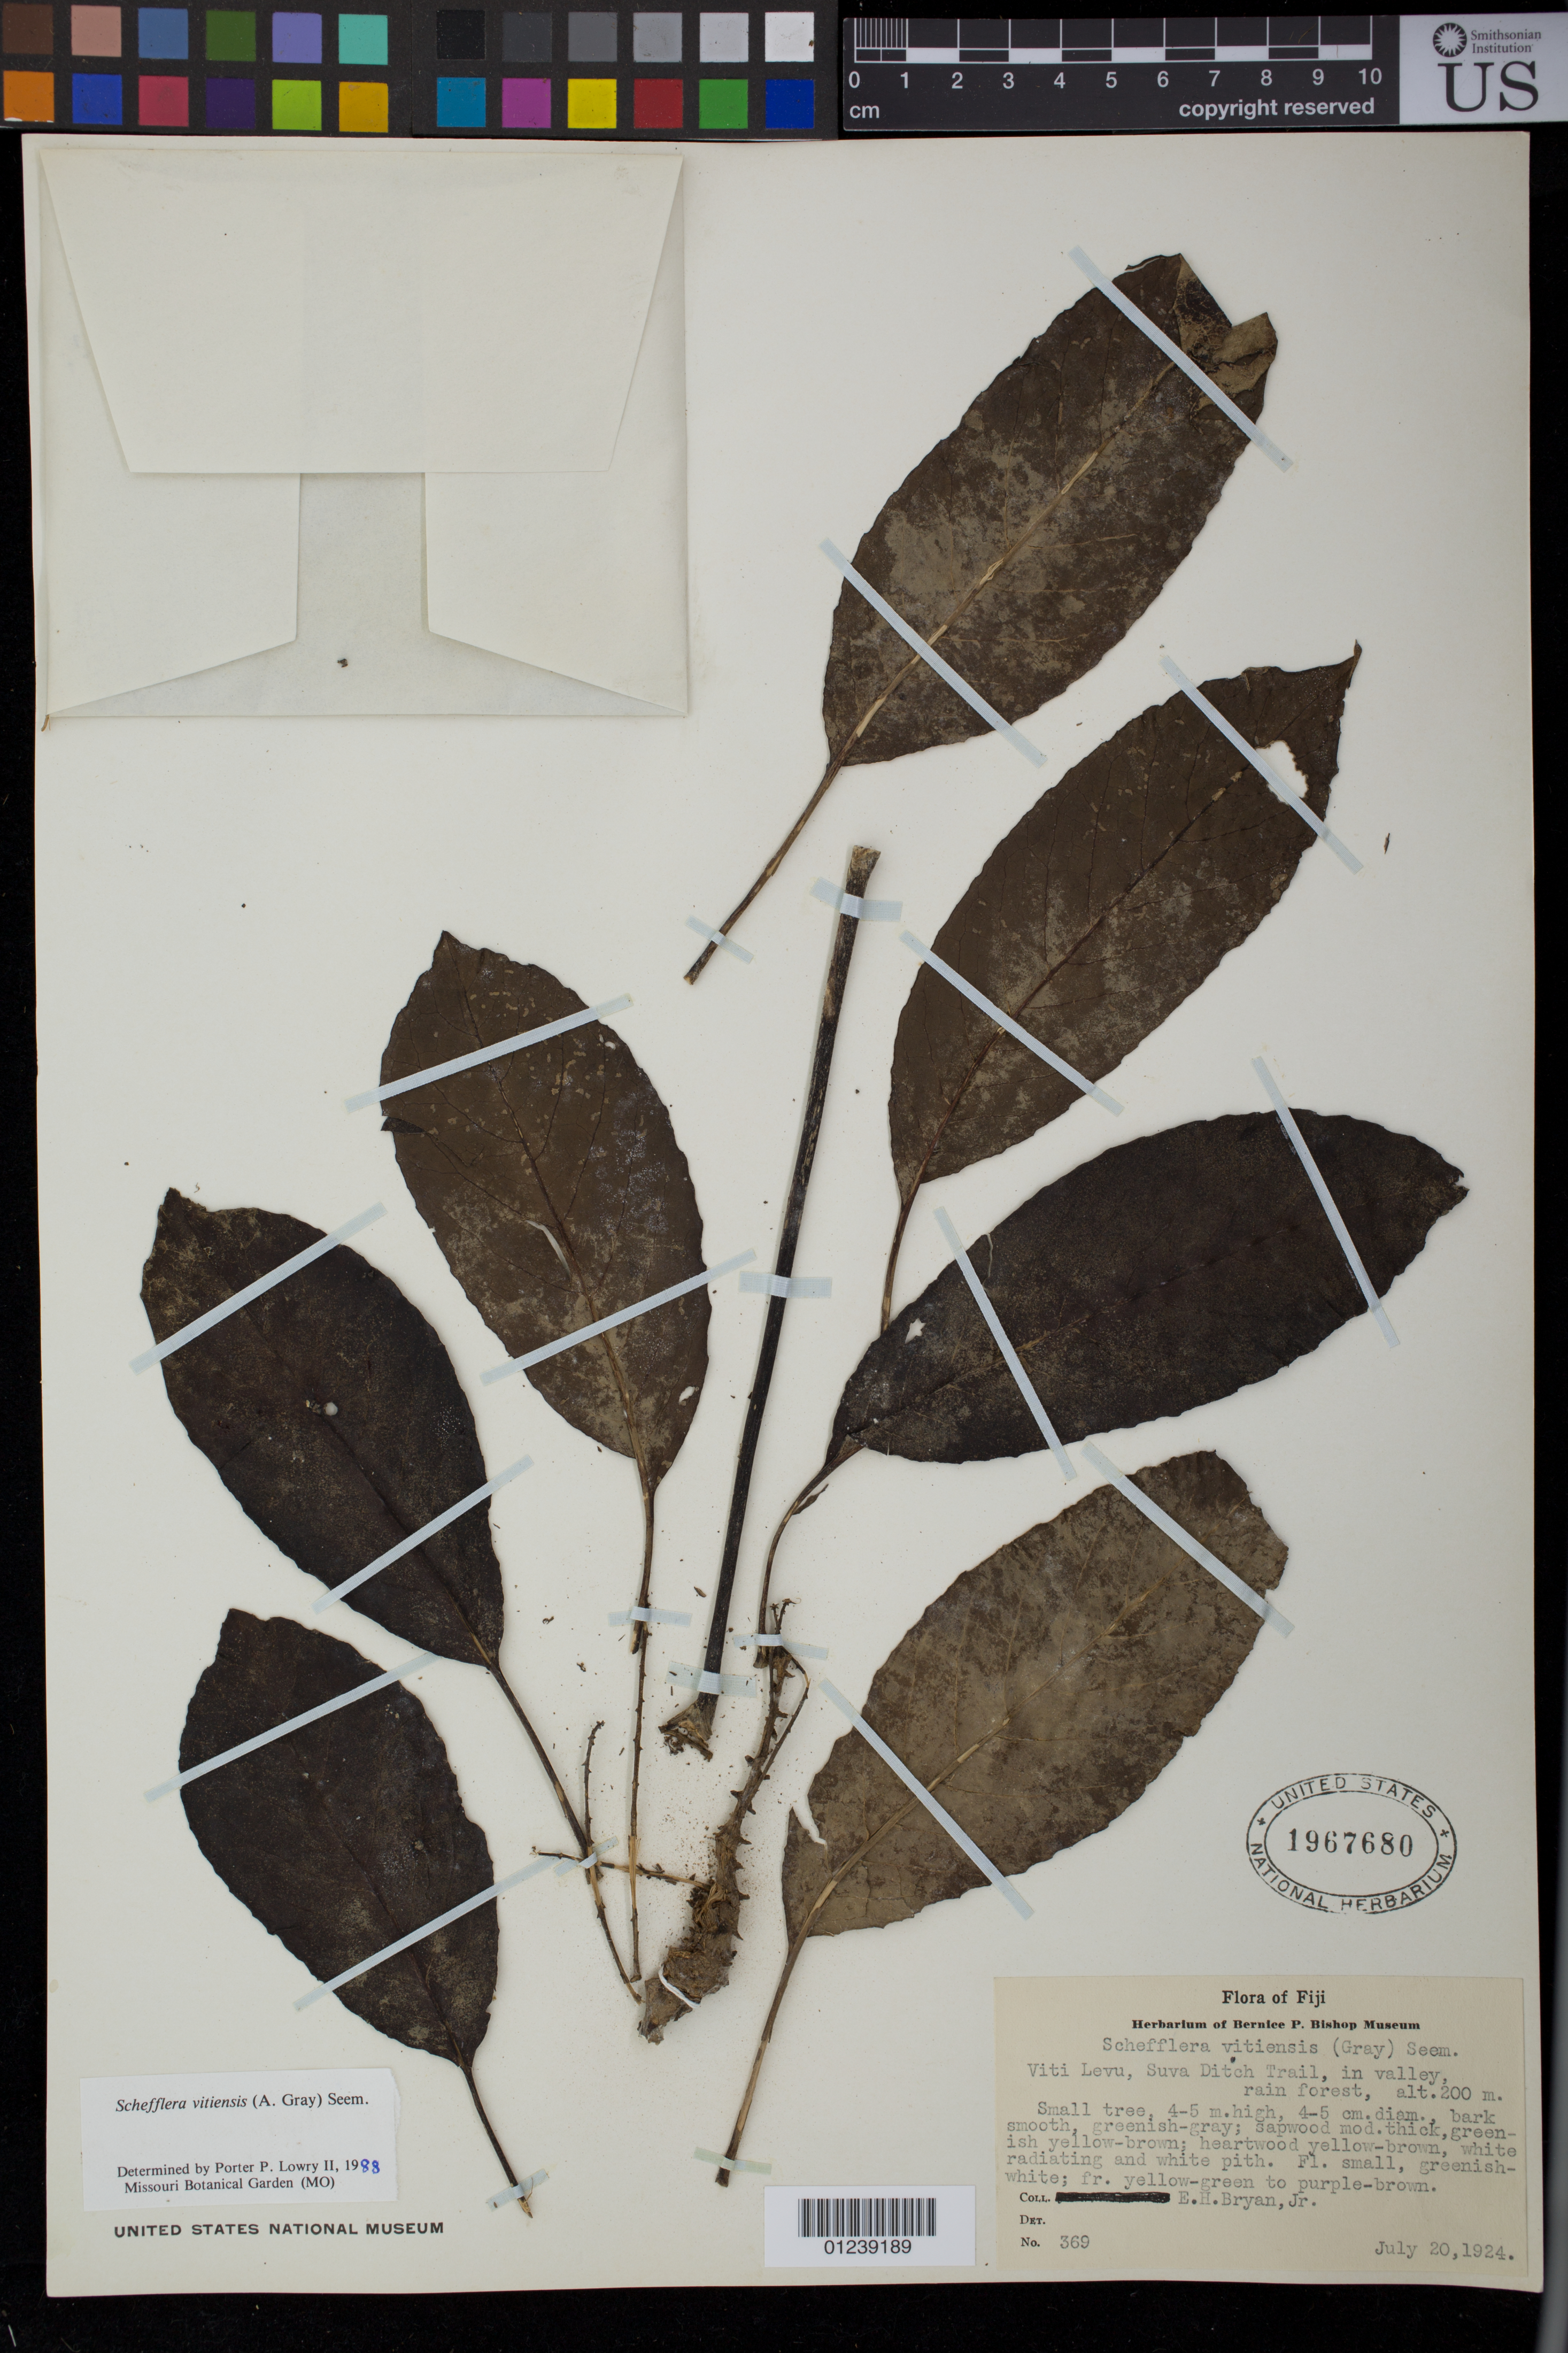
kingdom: Plantae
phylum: Tracheophyta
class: Magnoliopsida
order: Apiales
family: Araliaceae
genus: Schefflera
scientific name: Schefflera vitiensis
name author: (A. Gray) Seem.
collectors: E. Bryan Jr.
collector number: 369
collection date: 1924-07-20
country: Fiji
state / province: Central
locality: Viti Levu, Suva Ditch Trail, in valley, rain forest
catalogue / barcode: US 1967680